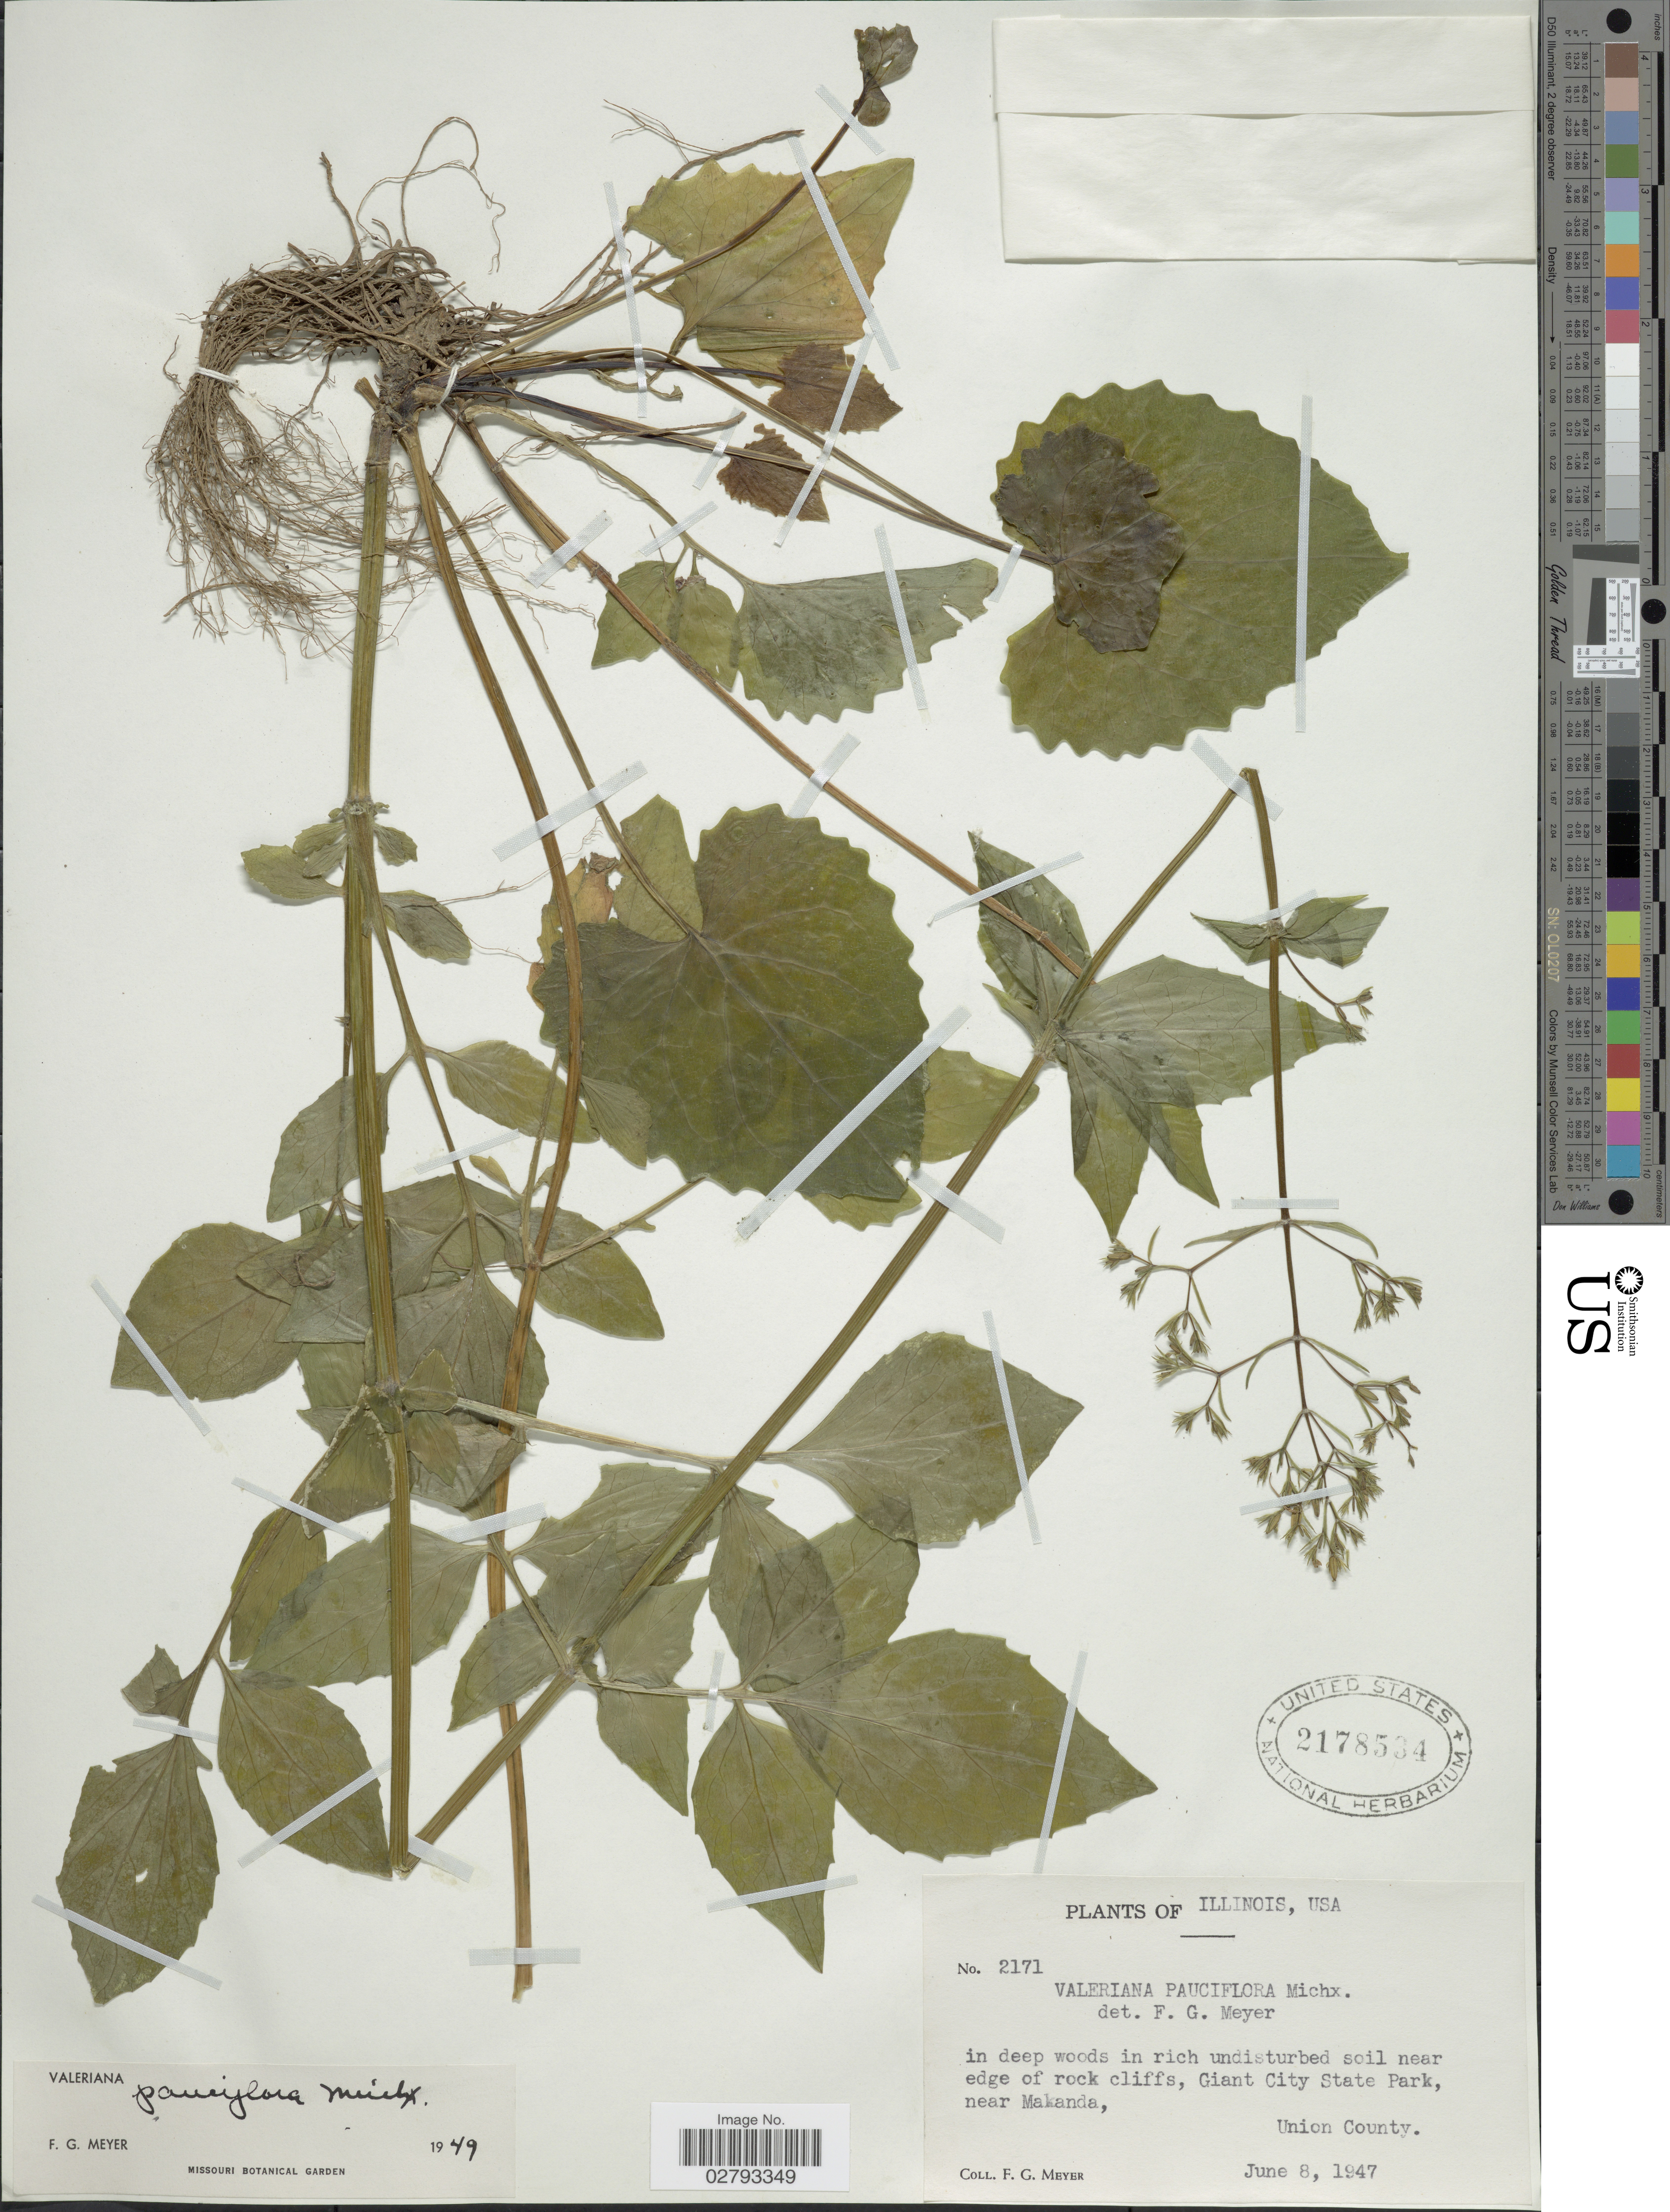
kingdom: Plantae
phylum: Tracheophyta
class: Magnoliopsida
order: Dipsacales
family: Caprifoliaceae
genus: Valeriana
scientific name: Valeriana pauciflora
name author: Michx.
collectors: F. G. Meyer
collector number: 2171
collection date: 1947-06-08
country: United States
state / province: Illinois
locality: Giant City State Park, near Makanda, Union County.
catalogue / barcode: US 2178534